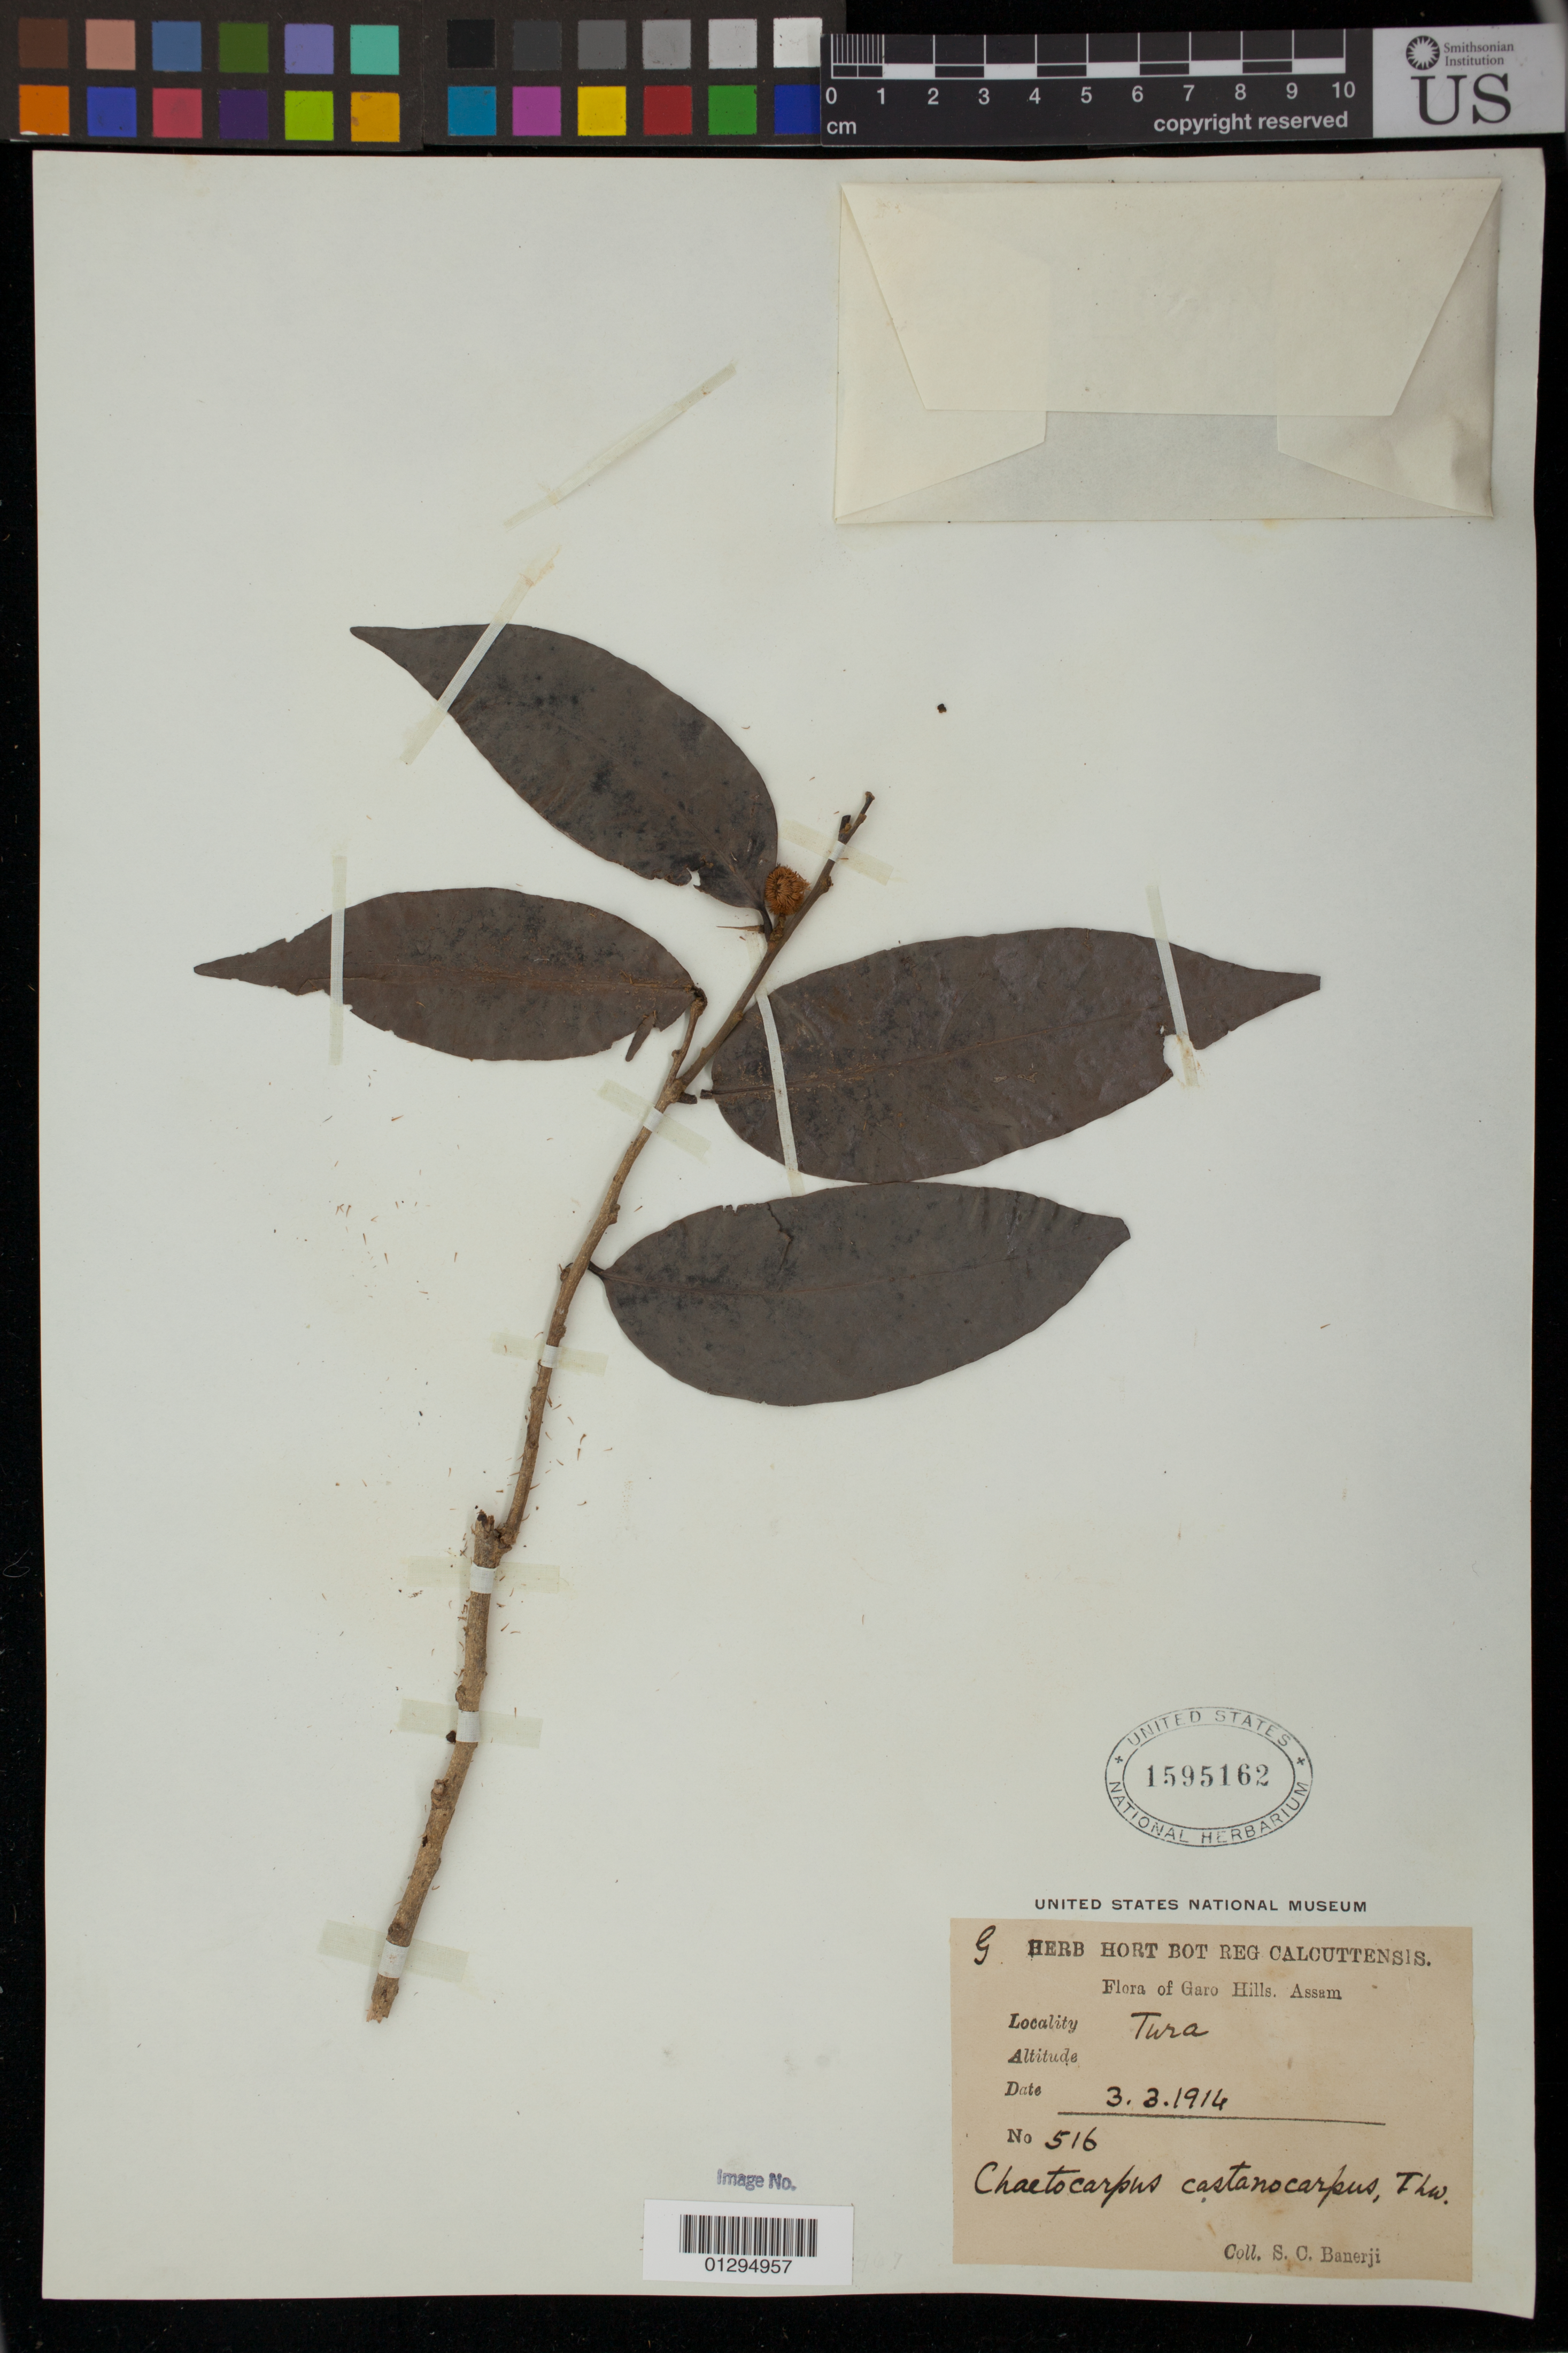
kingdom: Plantae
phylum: Tracheophyta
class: Magnoliopsida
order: Malpighiales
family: Peraceae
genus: Chaetocarpus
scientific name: Chaetocarpus castanocarpus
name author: (Roxb.) Thwaites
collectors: S. Banerji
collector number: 516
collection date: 1916-03-03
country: India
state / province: Meghalaya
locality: Tura, Garo Hills, Assam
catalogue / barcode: US 1595162